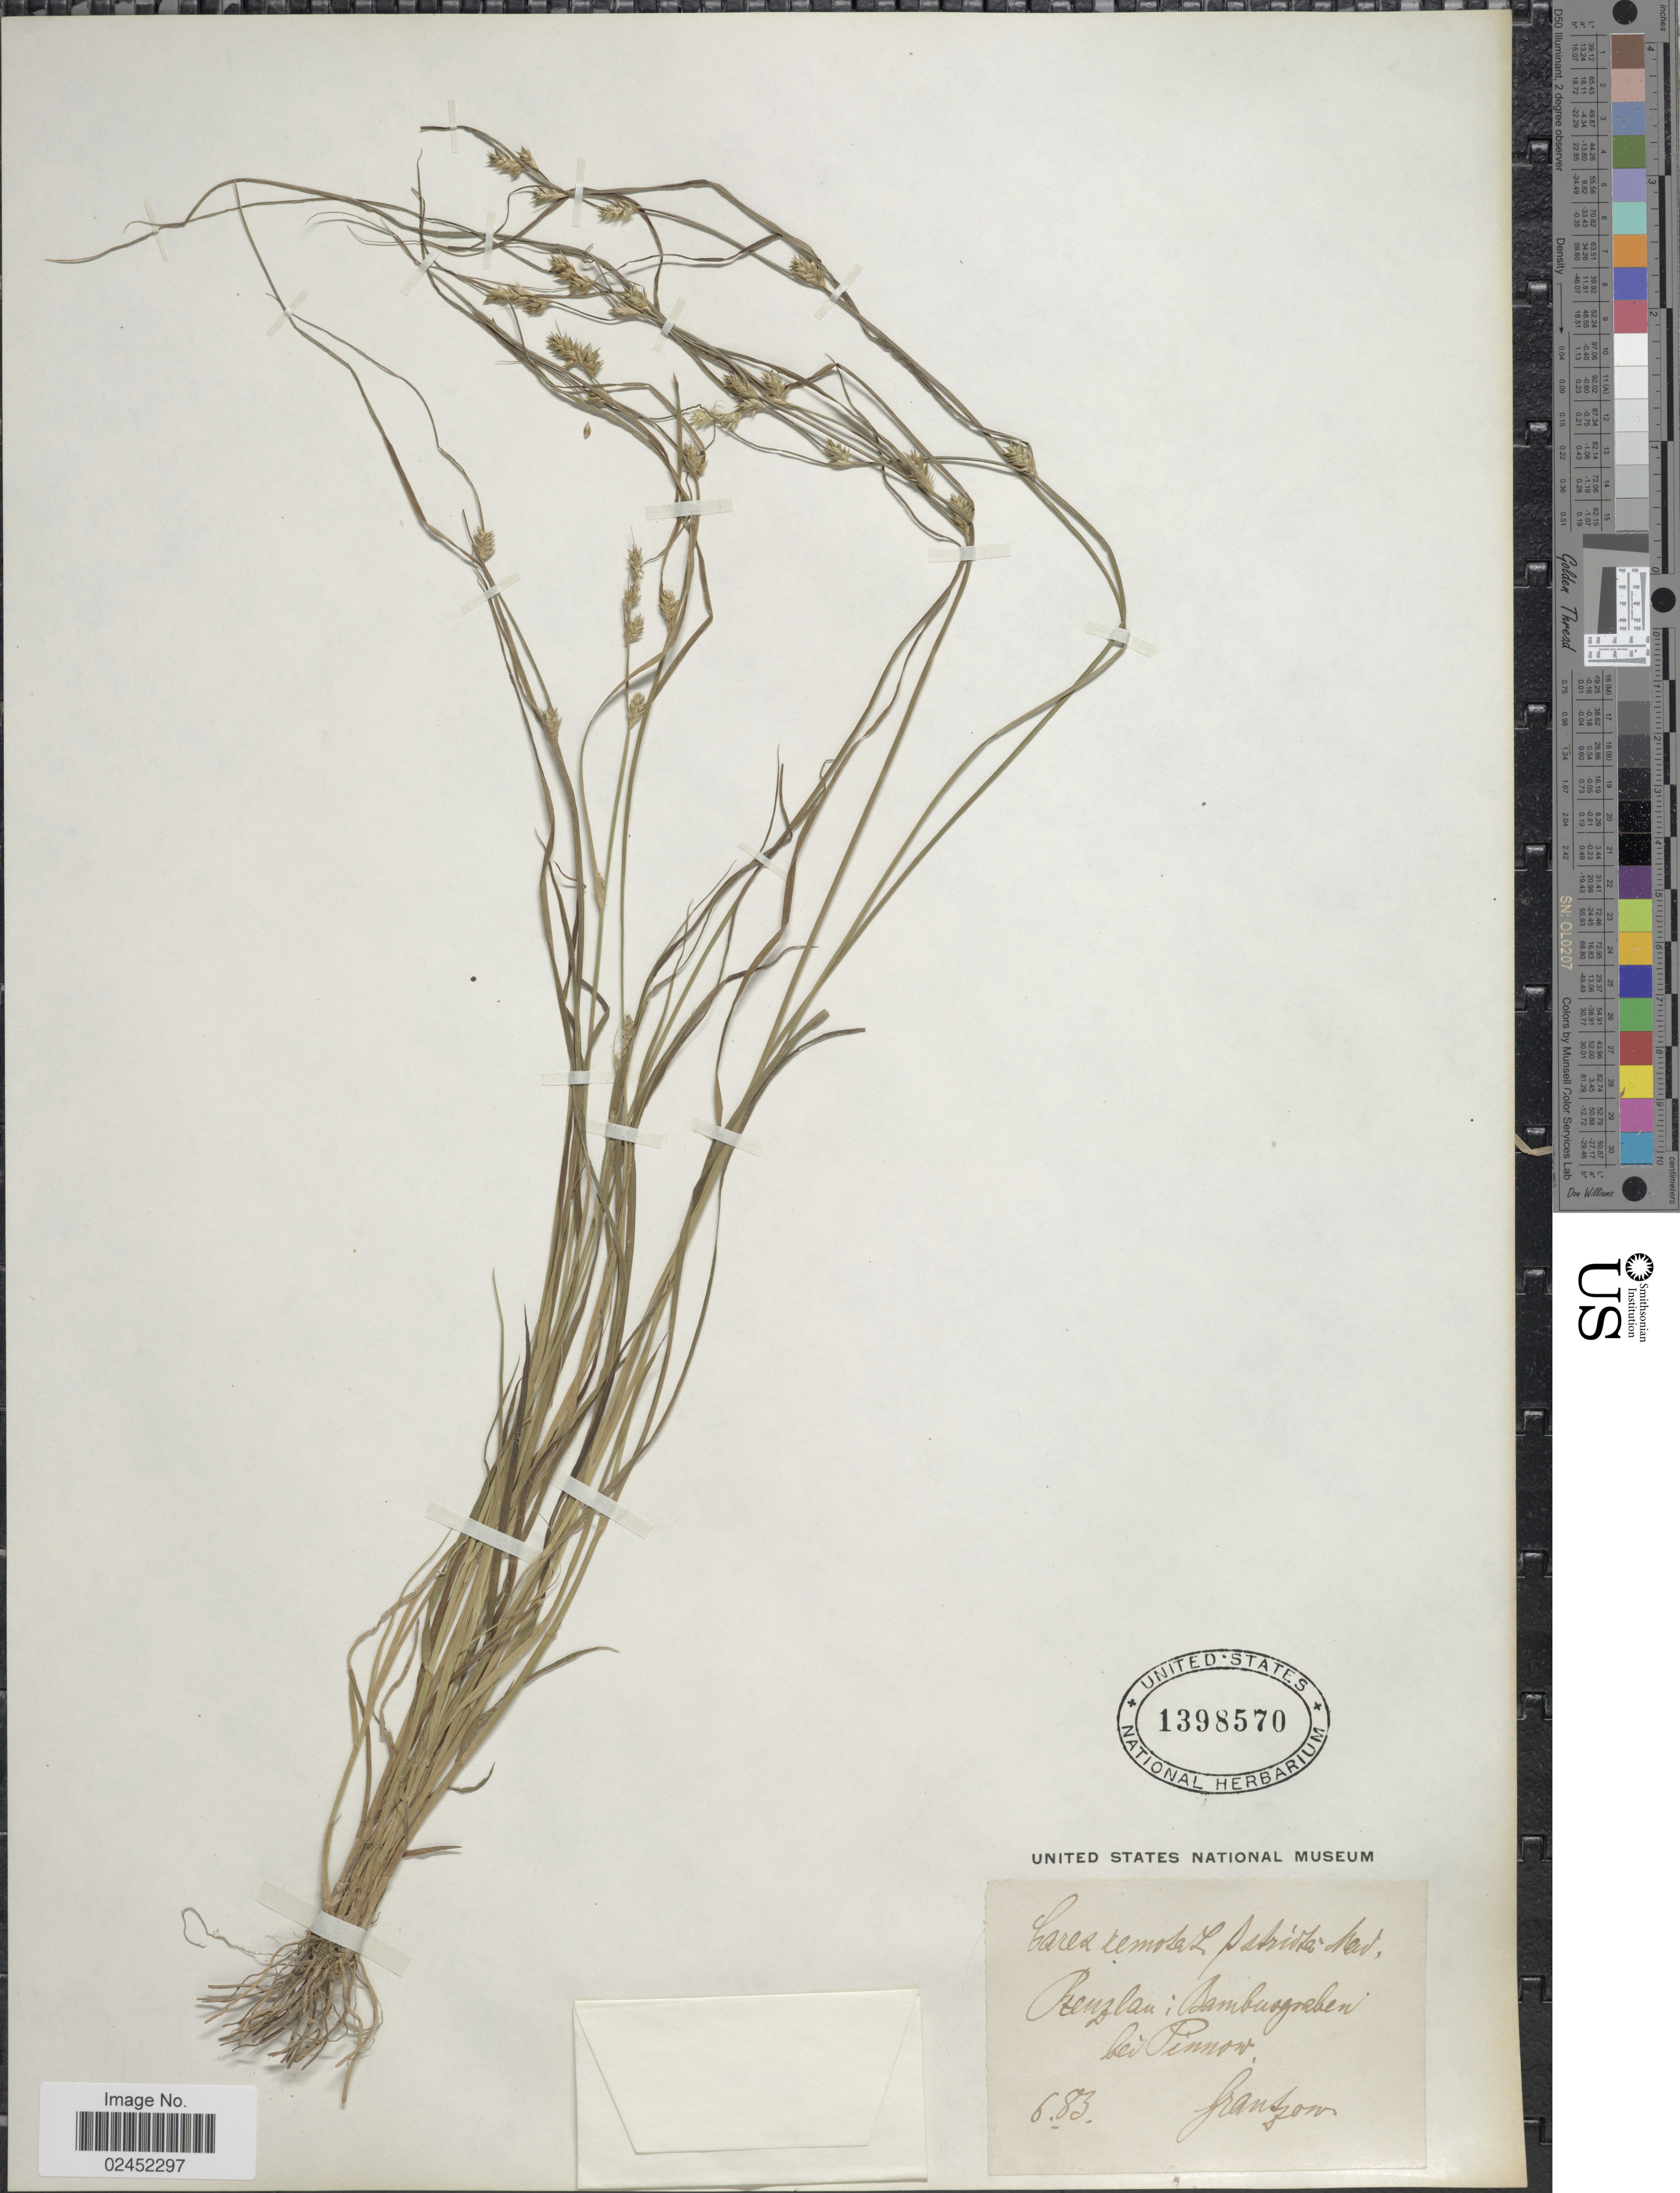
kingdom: Plantae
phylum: Tracheophyta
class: Liliopsida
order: Poales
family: Cyperaceae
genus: Carex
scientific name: Carex remota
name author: L.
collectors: Frantzow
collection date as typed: Transcribed d/m/y: /6/83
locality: Penzlau: bambassreben bei Pinnow [interpreted]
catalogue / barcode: US 1398570